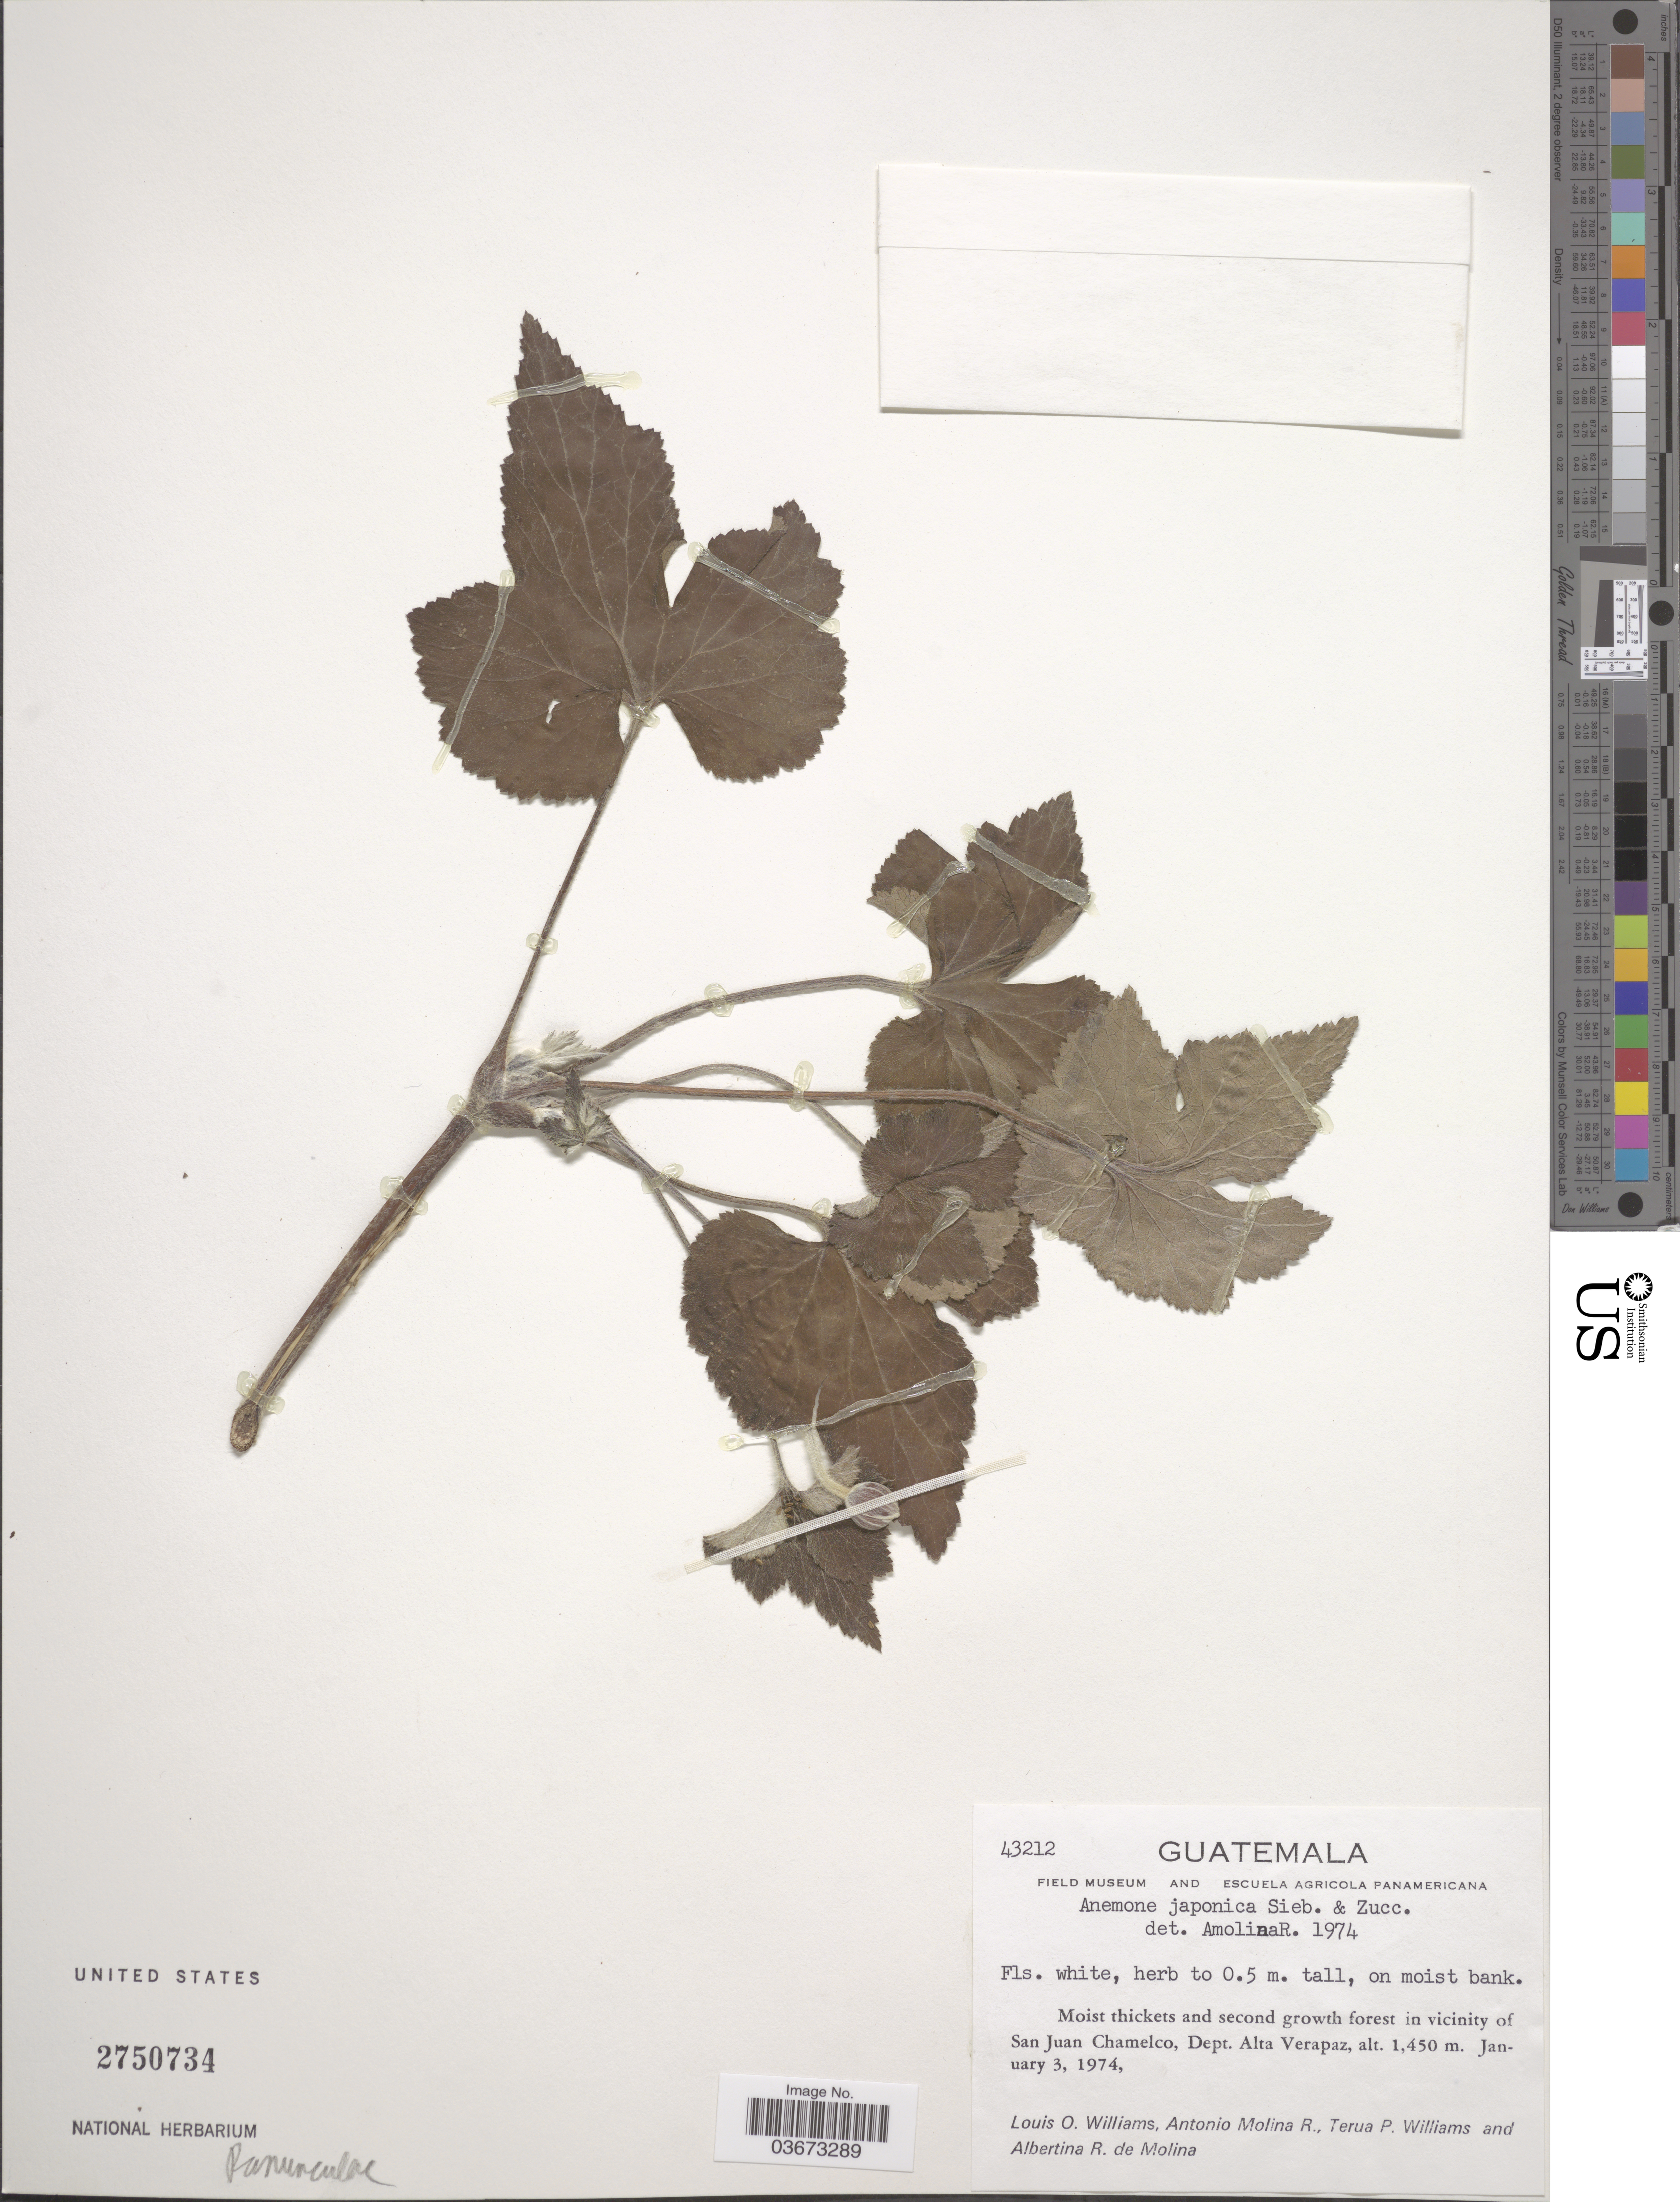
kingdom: Plantae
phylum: Tracheophyta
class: Magnoliopsida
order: Ranunculales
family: Ranunculaceae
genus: Anemone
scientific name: Anemone japonica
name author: Houtt.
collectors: L. O. Williams, A. Molina R., T. Williams & A. R. Molina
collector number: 43212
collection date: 1974-01-03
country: Guatemala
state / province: Alta Verapaz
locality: Vicinity of San Juan Chamelco, Dept. Alta Verapaz.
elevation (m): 1450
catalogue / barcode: US 2750734